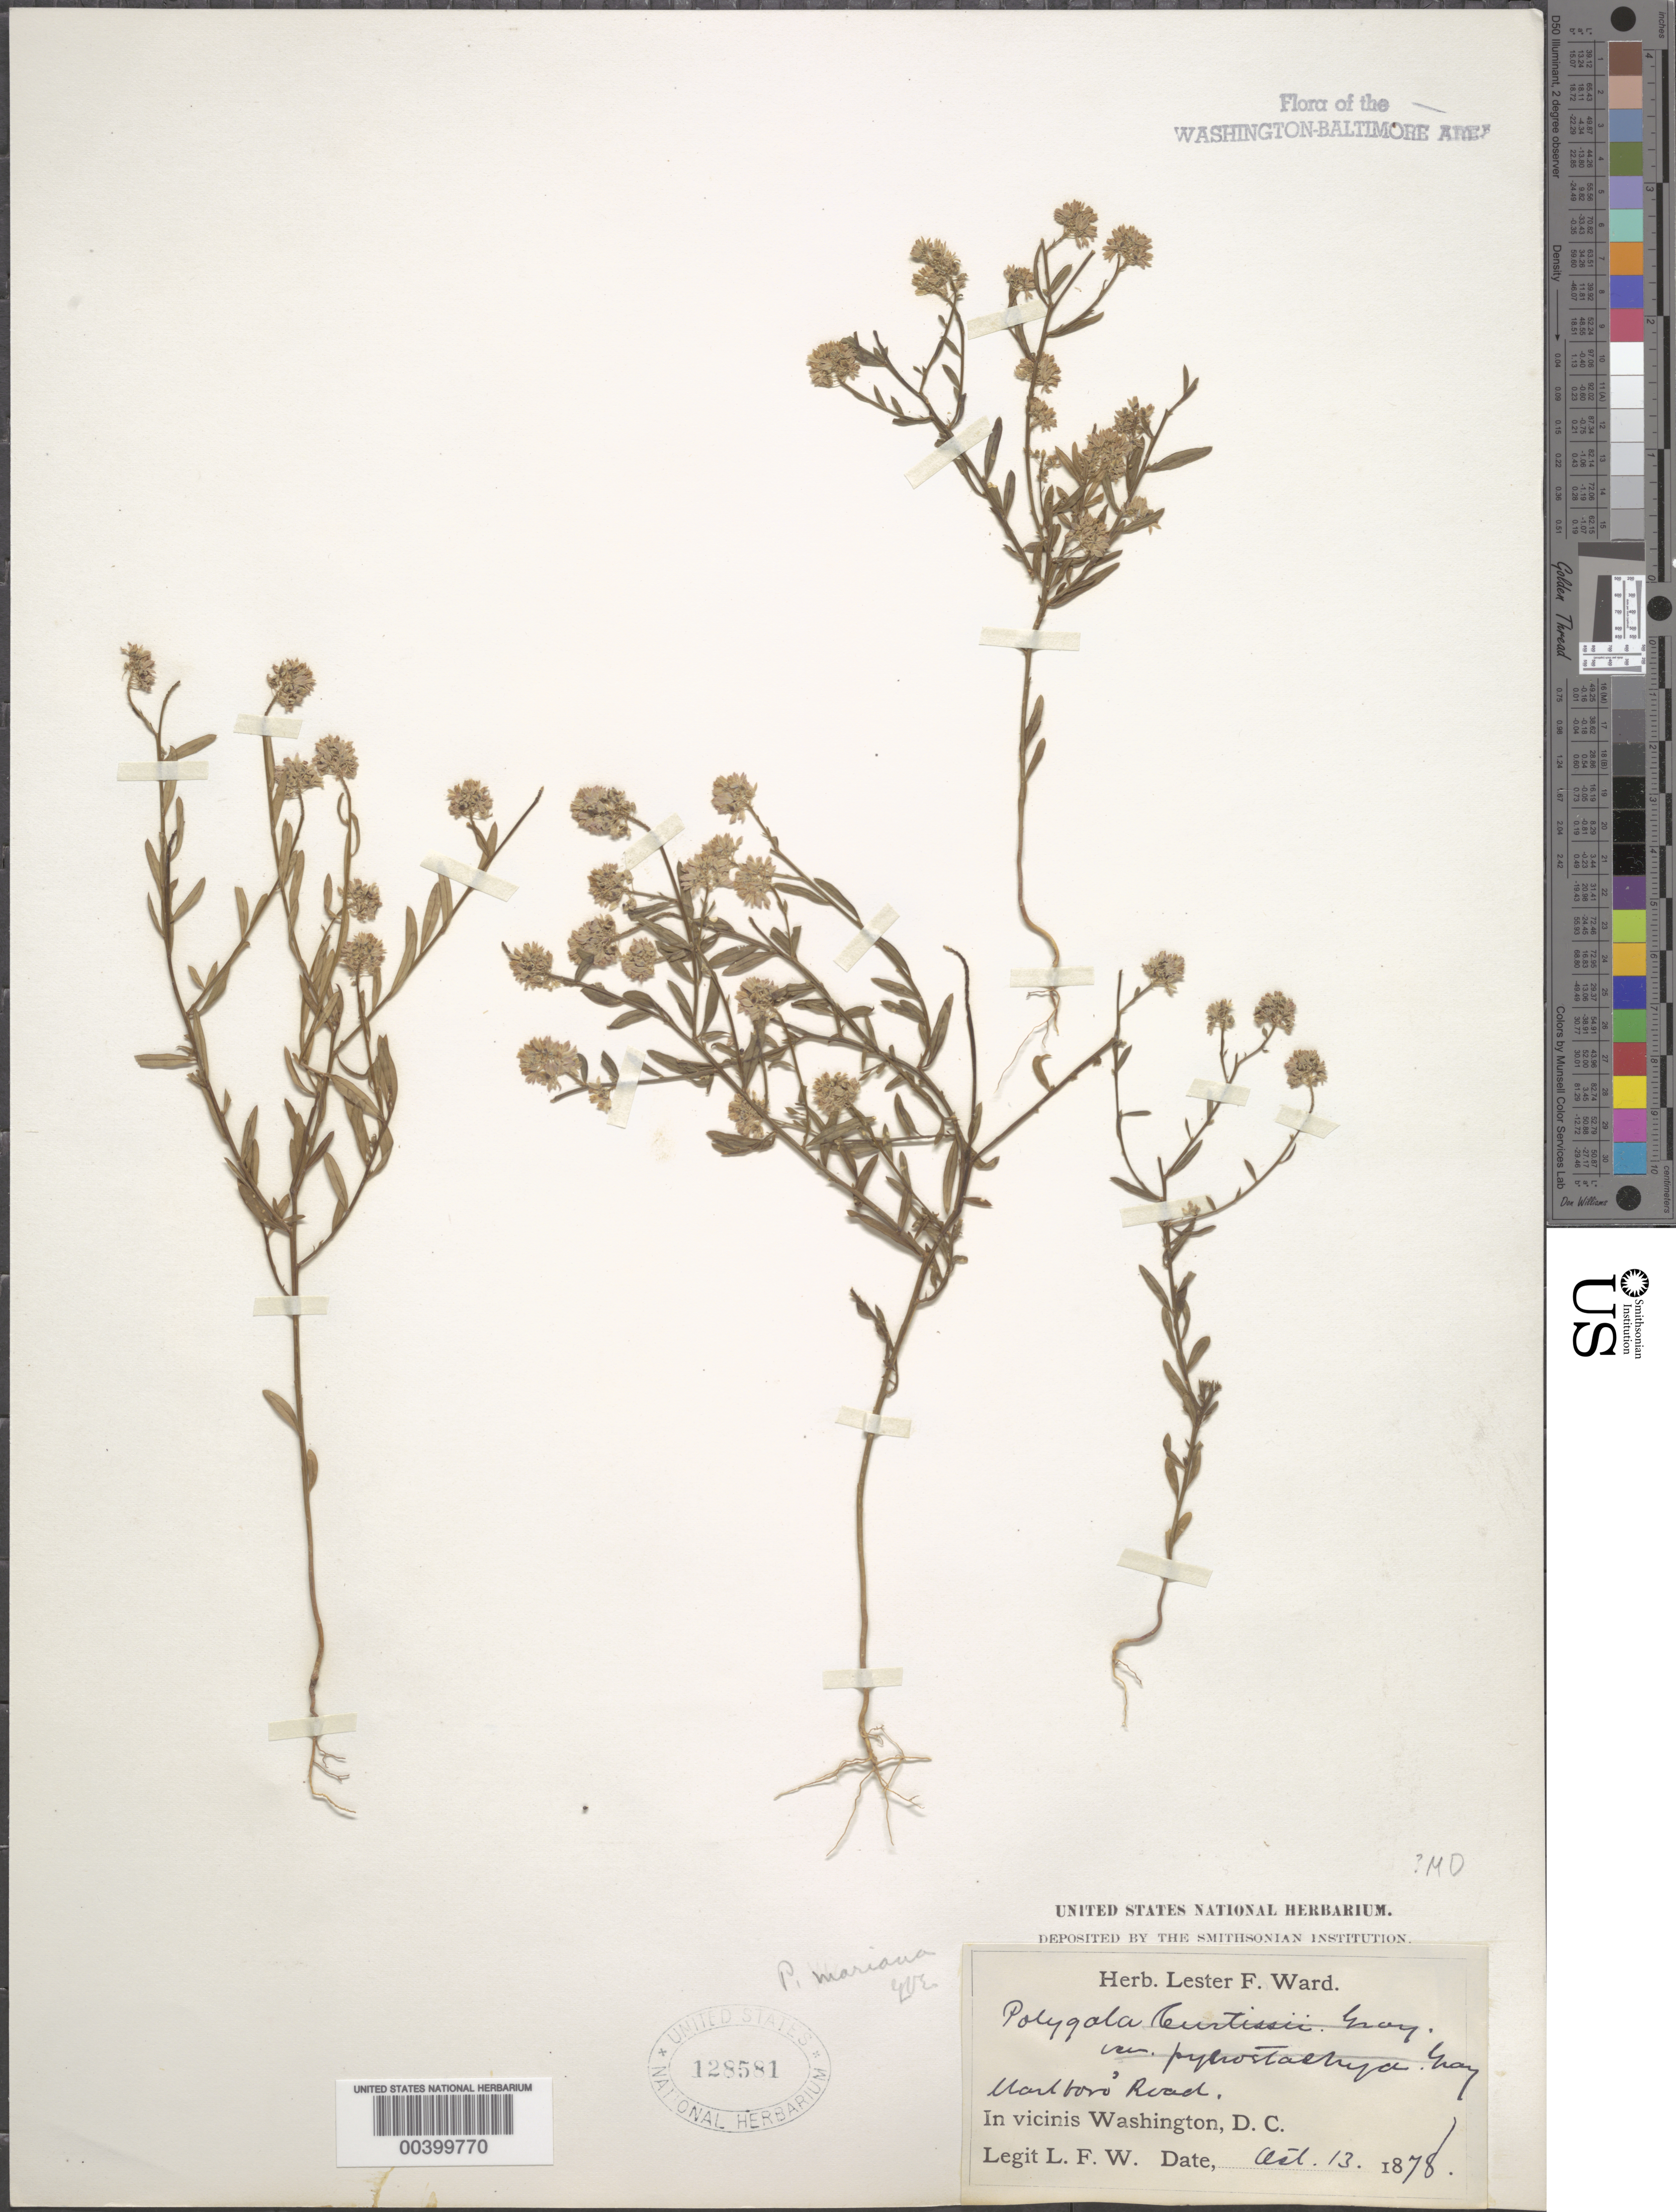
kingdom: Plantae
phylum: Tracheophyta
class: Magnoliopsida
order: Fabales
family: Polygalaceae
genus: Polygala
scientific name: Polygala mariana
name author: Mill.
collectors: L. F. Ward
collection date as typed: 13 Oct 1878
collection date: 1878-10-13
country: United States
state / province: Maryland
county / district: Prince George's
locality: Marlboro road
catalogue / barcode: US 128581